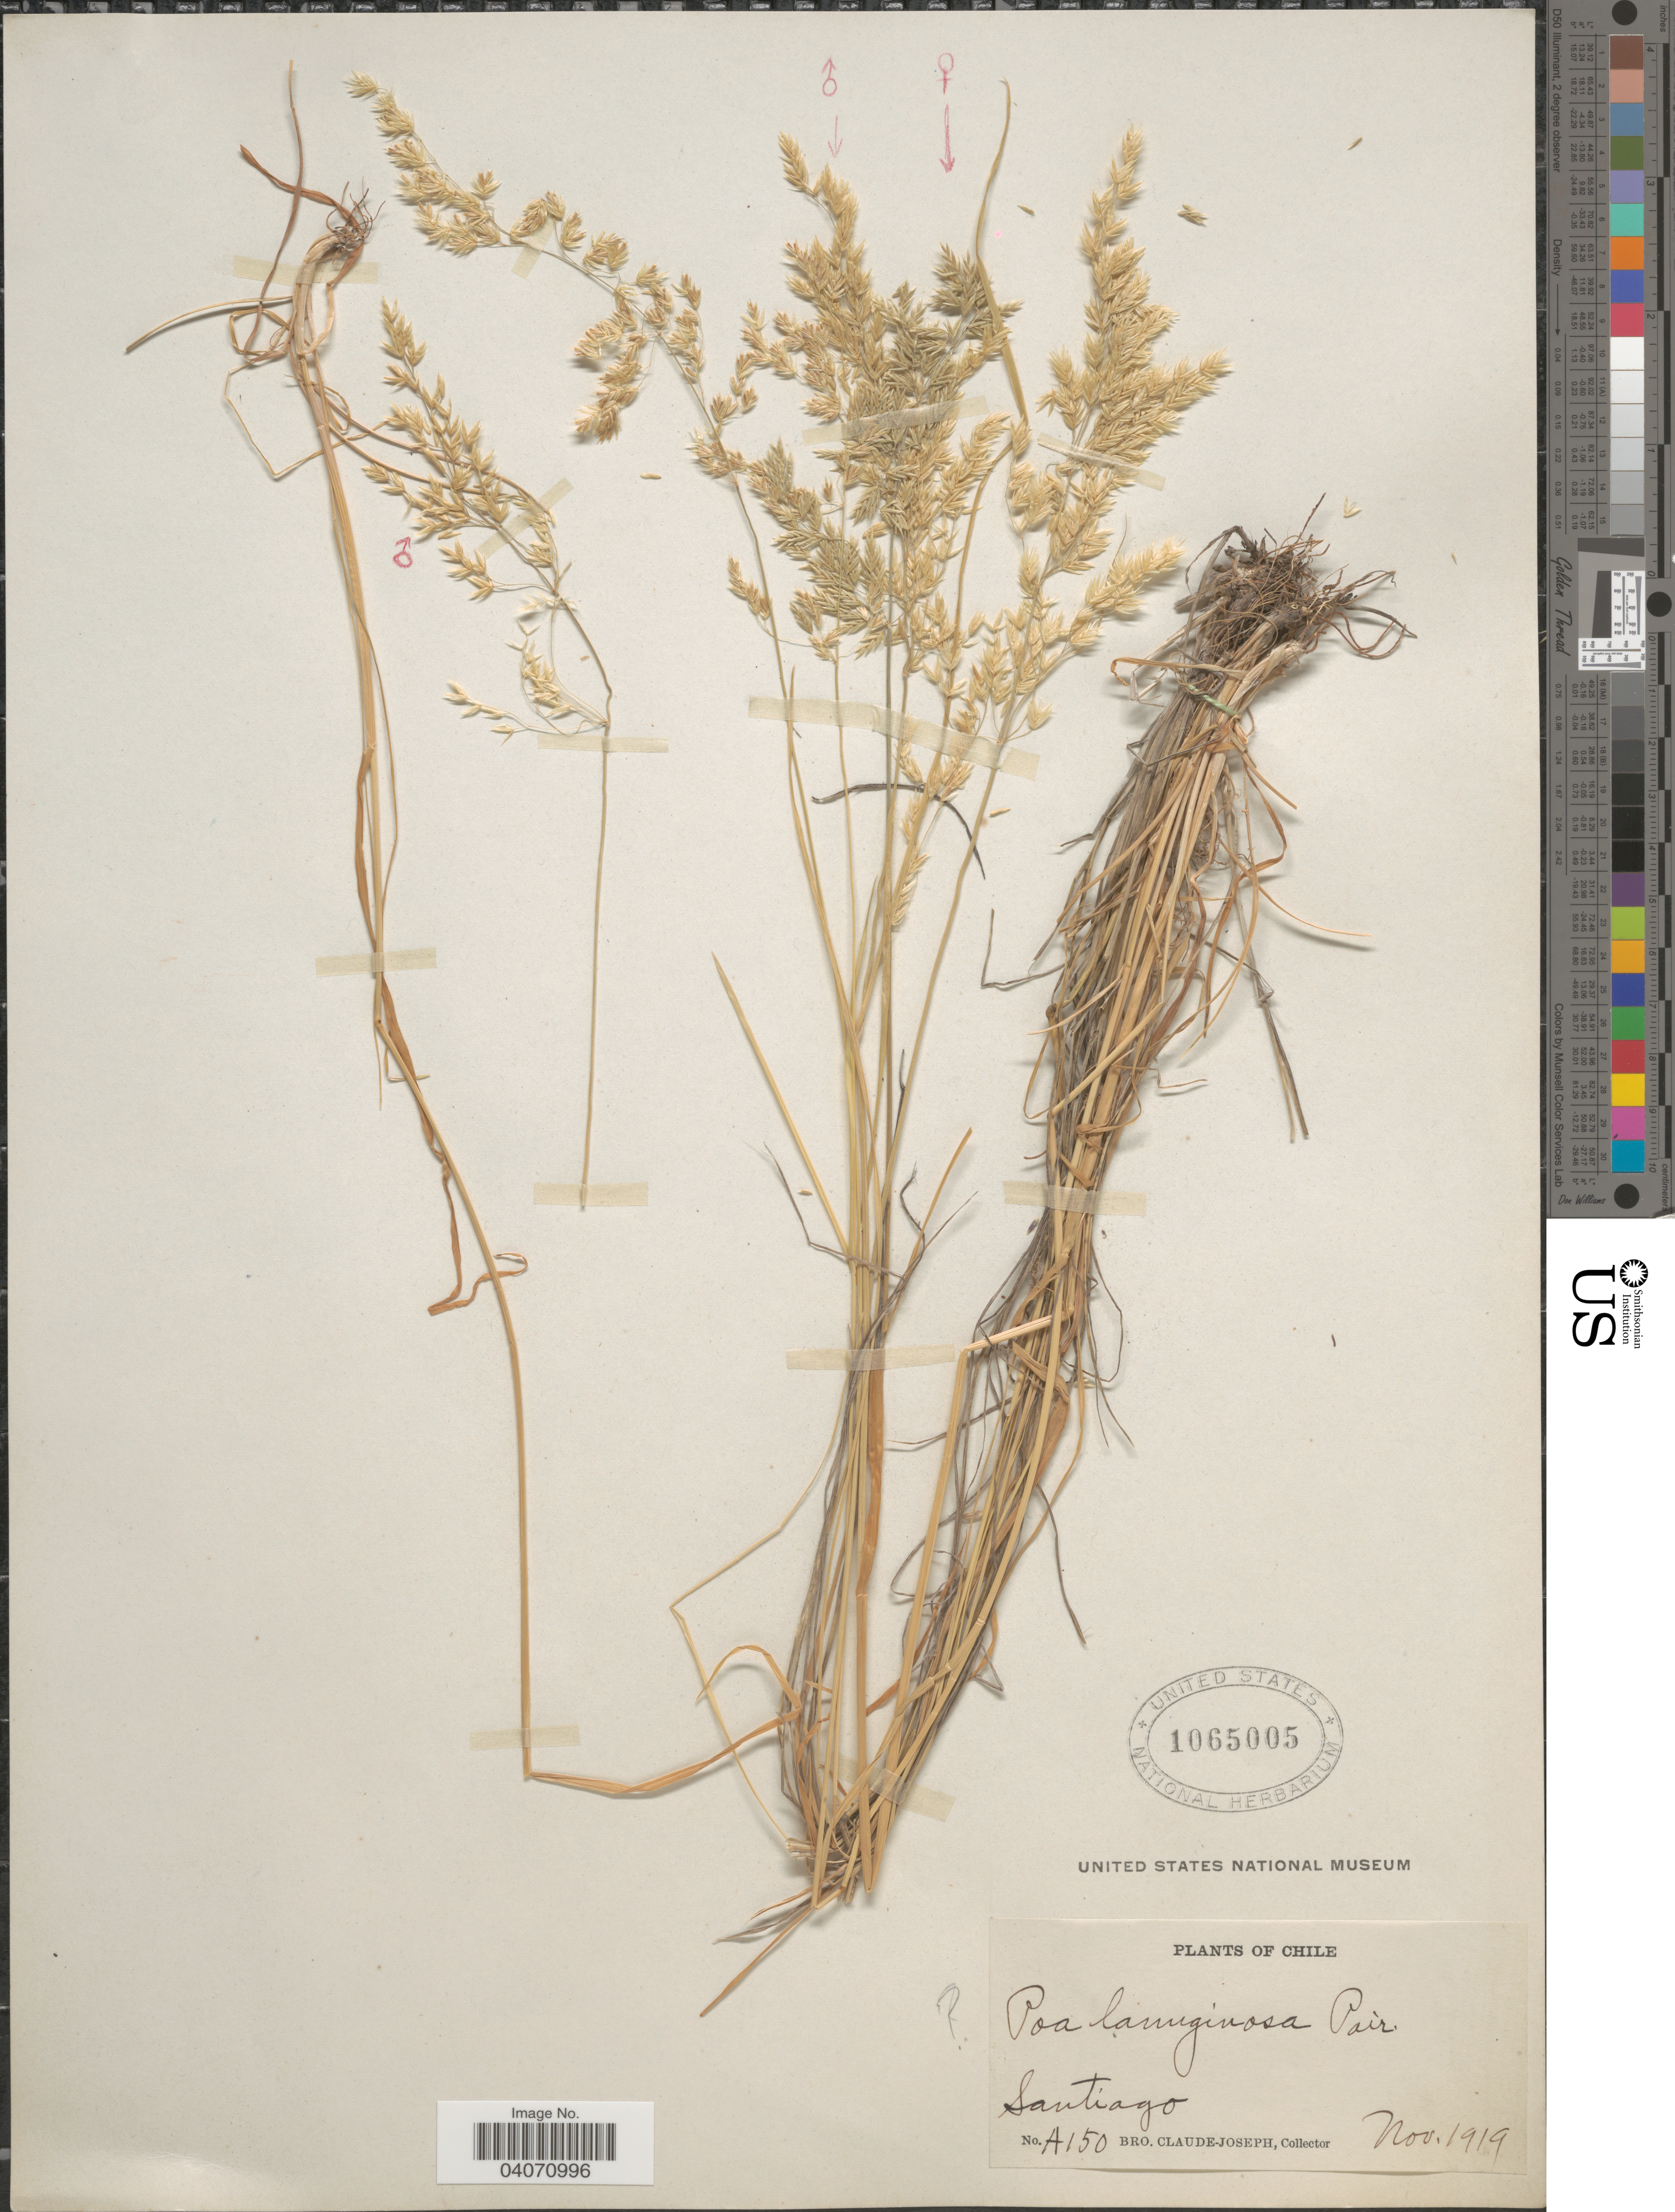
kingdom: Plantae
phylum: Tracheophyta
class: Liliopsida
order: Poales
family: Poaceae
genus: Poa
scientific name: Poa lanuginosa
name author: Poir.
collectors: Bro. Claude-Joseph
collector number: A150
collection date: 1919-11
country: Chile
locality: Santiago.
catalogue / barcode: US 1065005